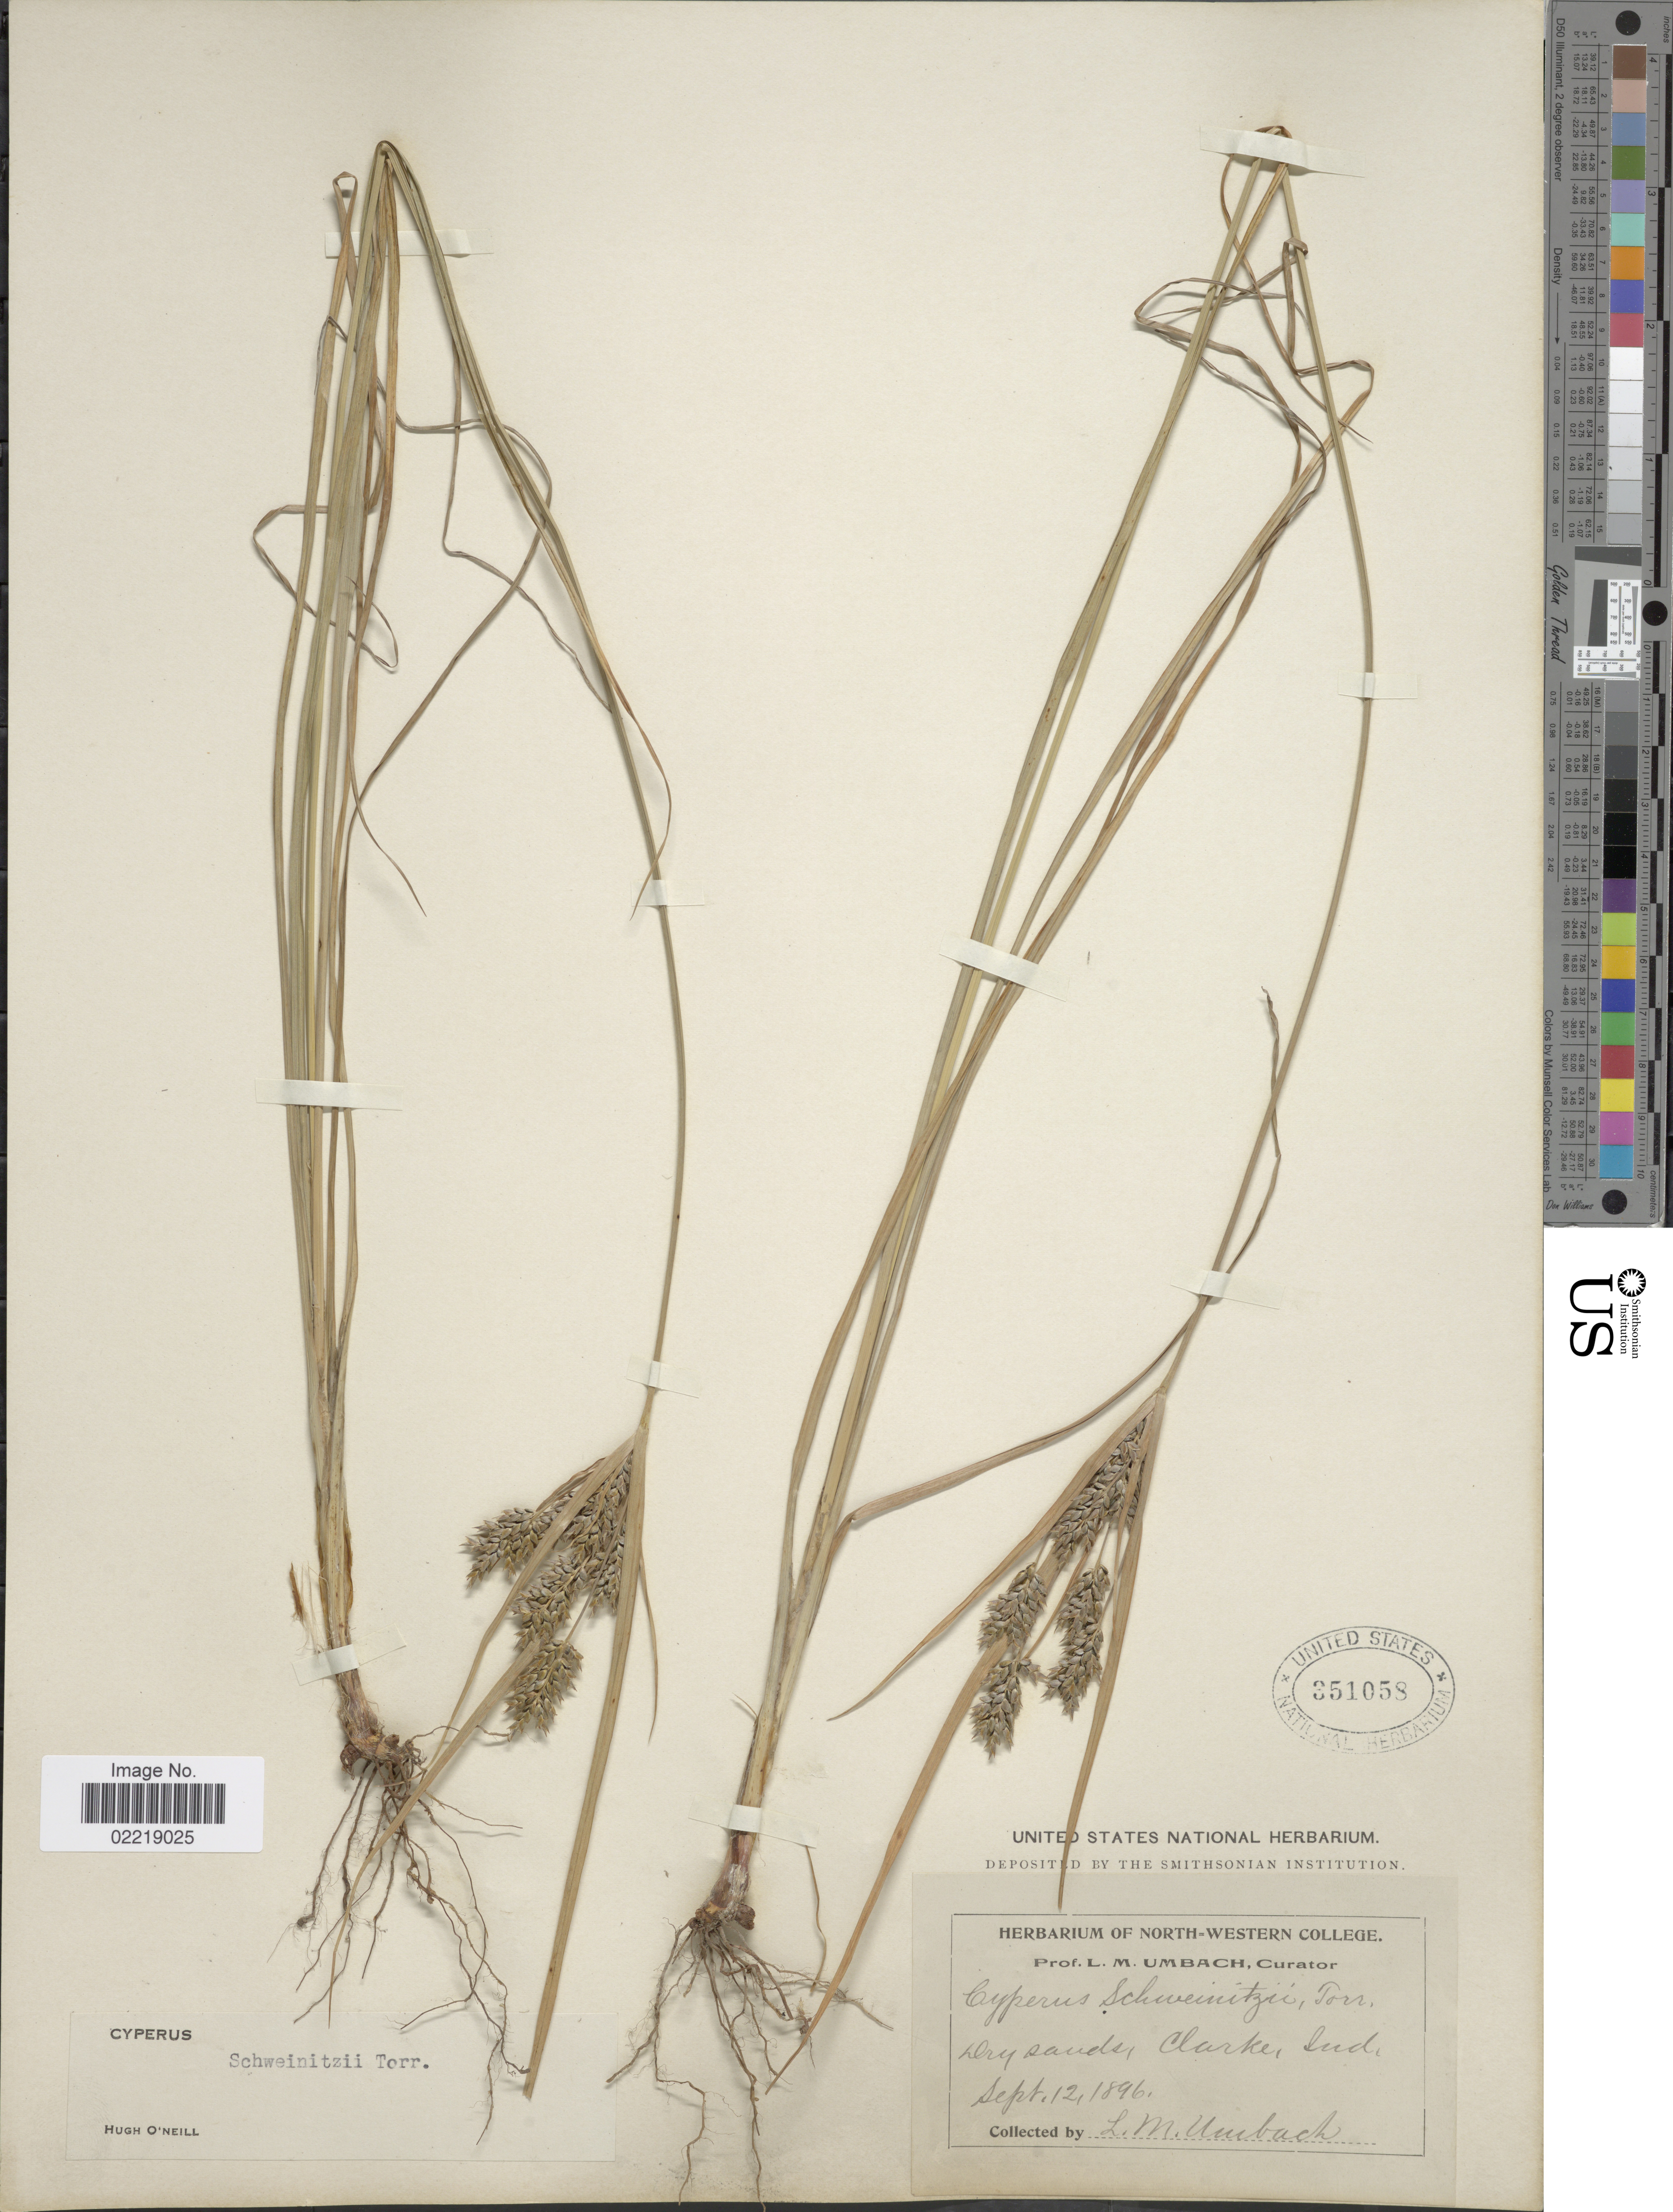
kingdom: Plantae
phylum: Tracheophyta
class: Liliopsida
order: Poales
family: Cyperaceae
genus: Cyperus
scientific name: Cyperus schweinitzii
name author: Torr.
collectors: L. M. Umbach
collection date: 1896-09-12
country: United States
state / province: Indiana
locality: Dry sands, Clarke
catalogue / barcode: US 351058